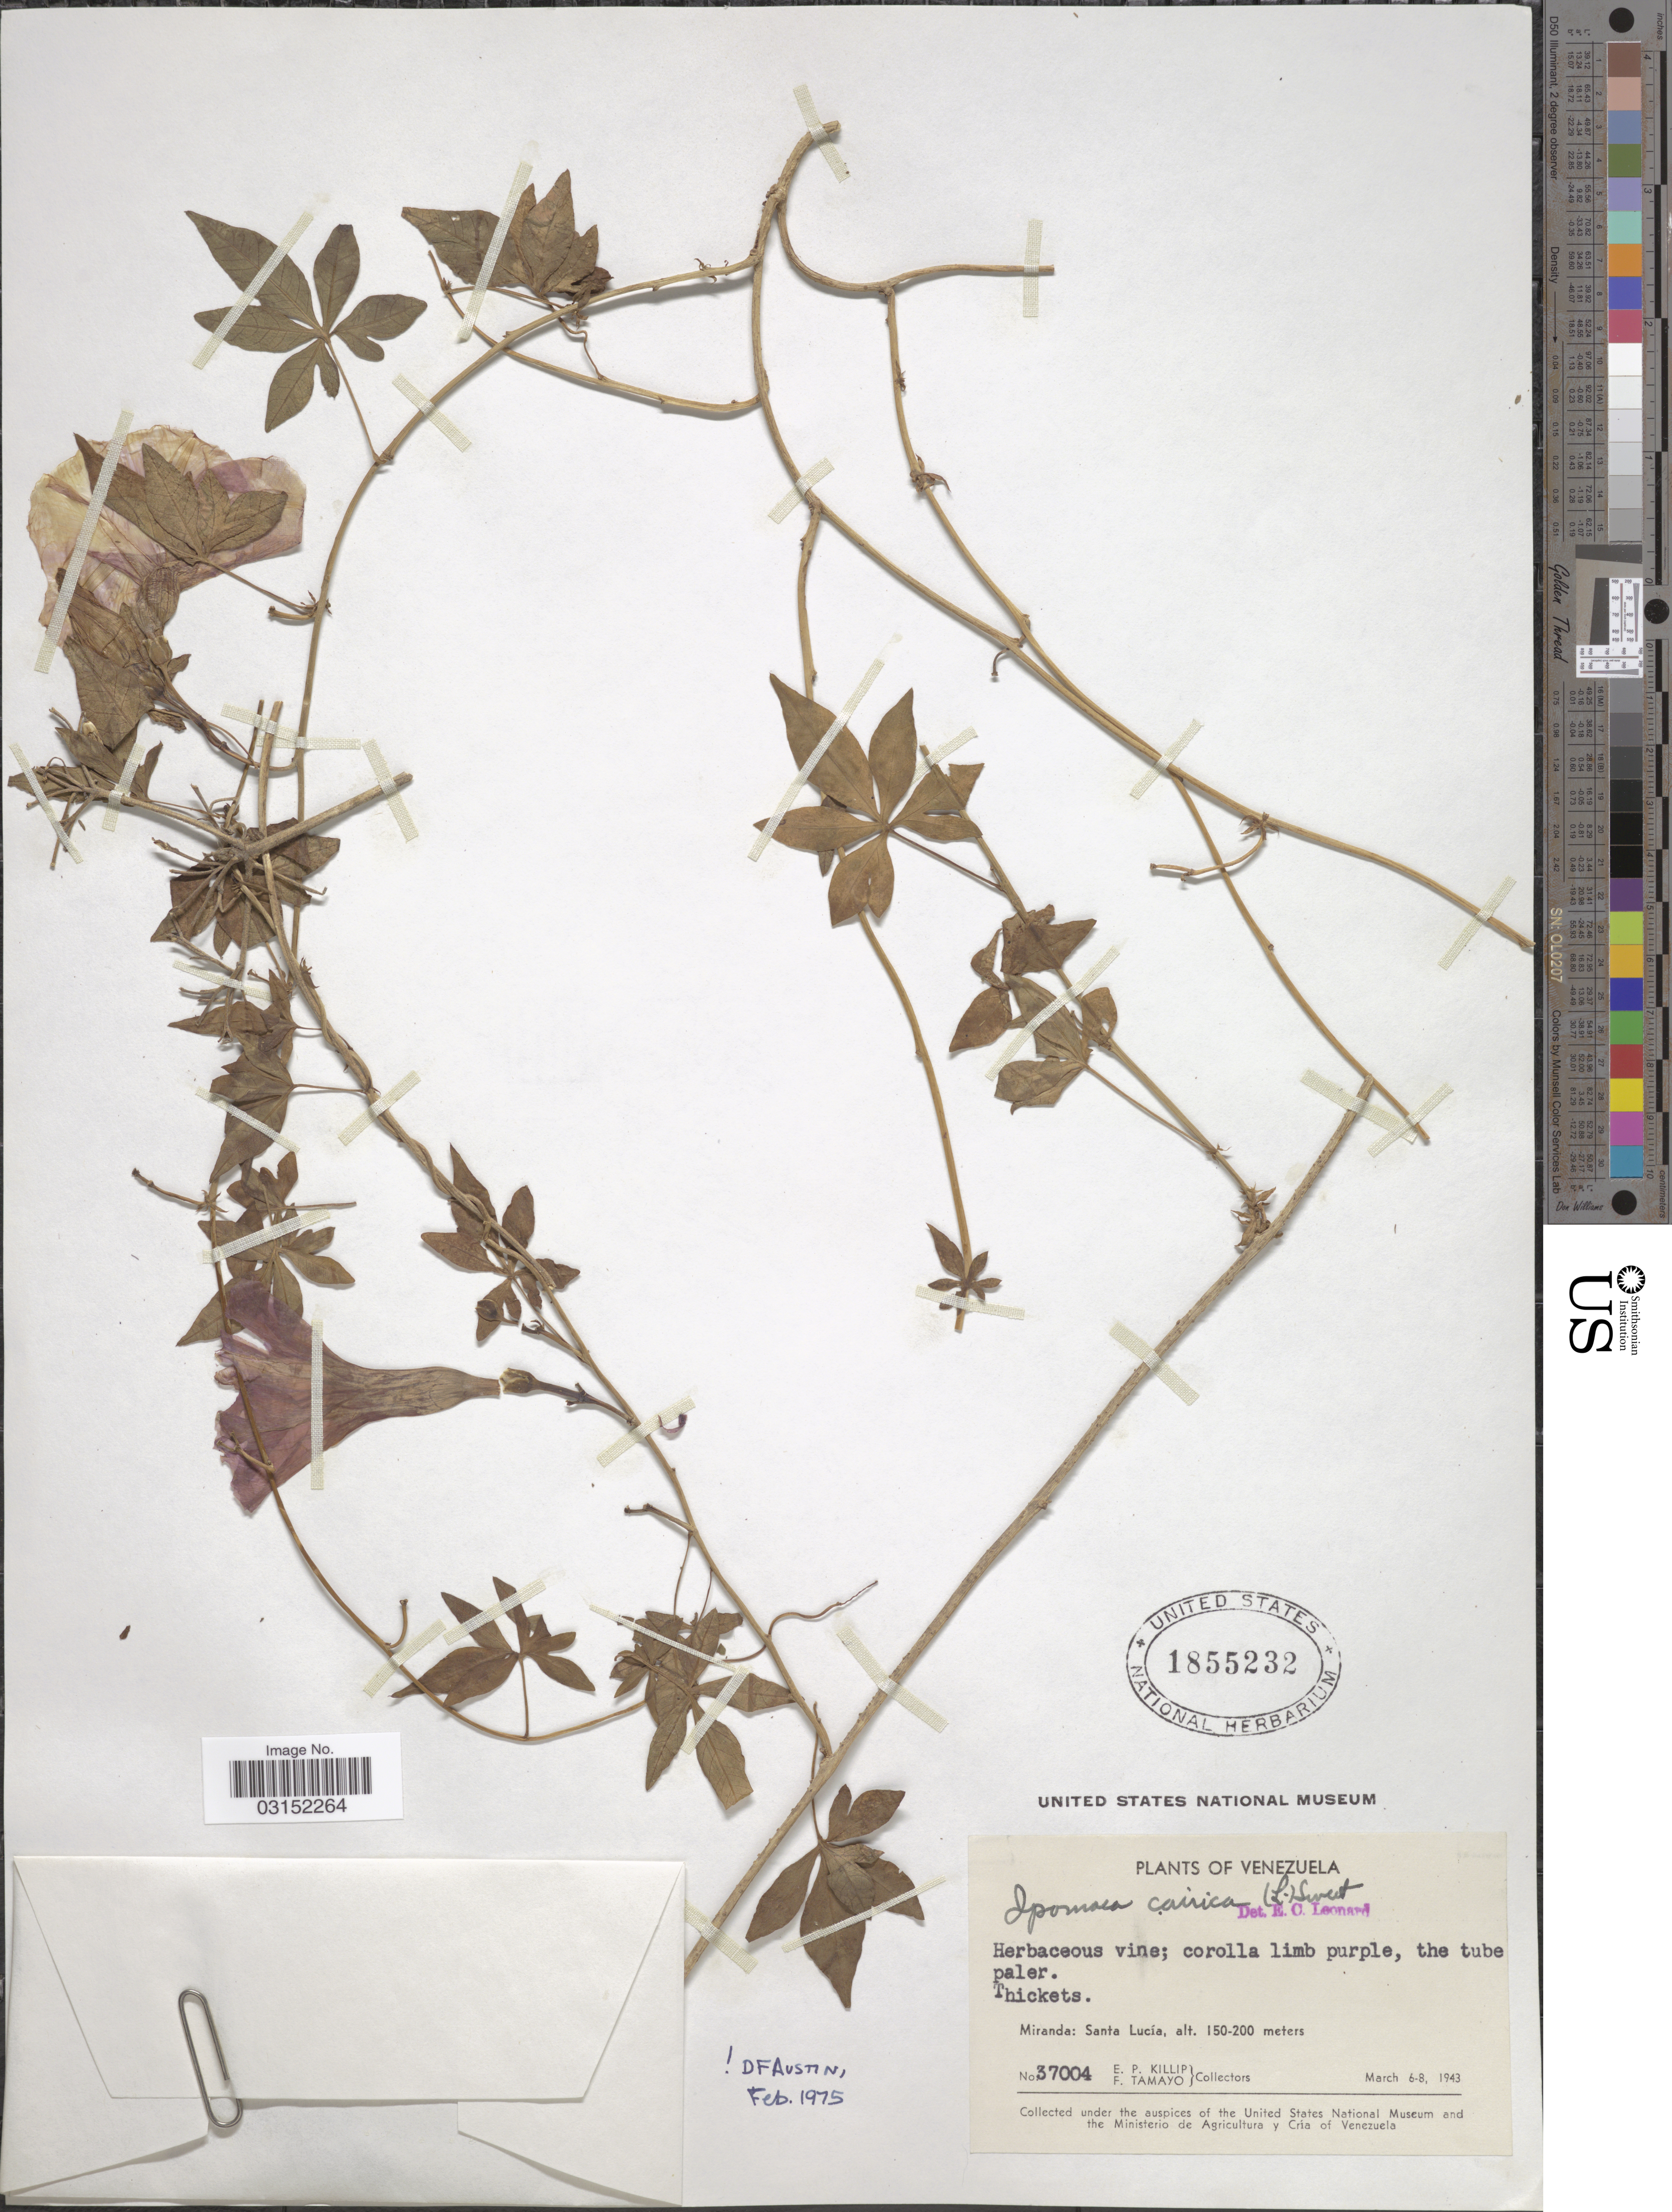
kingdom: Plantae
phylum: Tracheophyta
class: Magnoliopsida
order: Solanales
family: Convolvulaceae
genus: Ipomoea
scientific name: Ipomoea cairica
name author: (L.) Sweet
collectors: E. P. Killip & F. Tamayo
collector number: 37004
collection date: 1943-03-06/1943-03-08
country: Venezuela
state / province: Miranda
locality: Miranda: Santa Lucia.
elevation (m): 150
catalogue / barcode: US 1855232